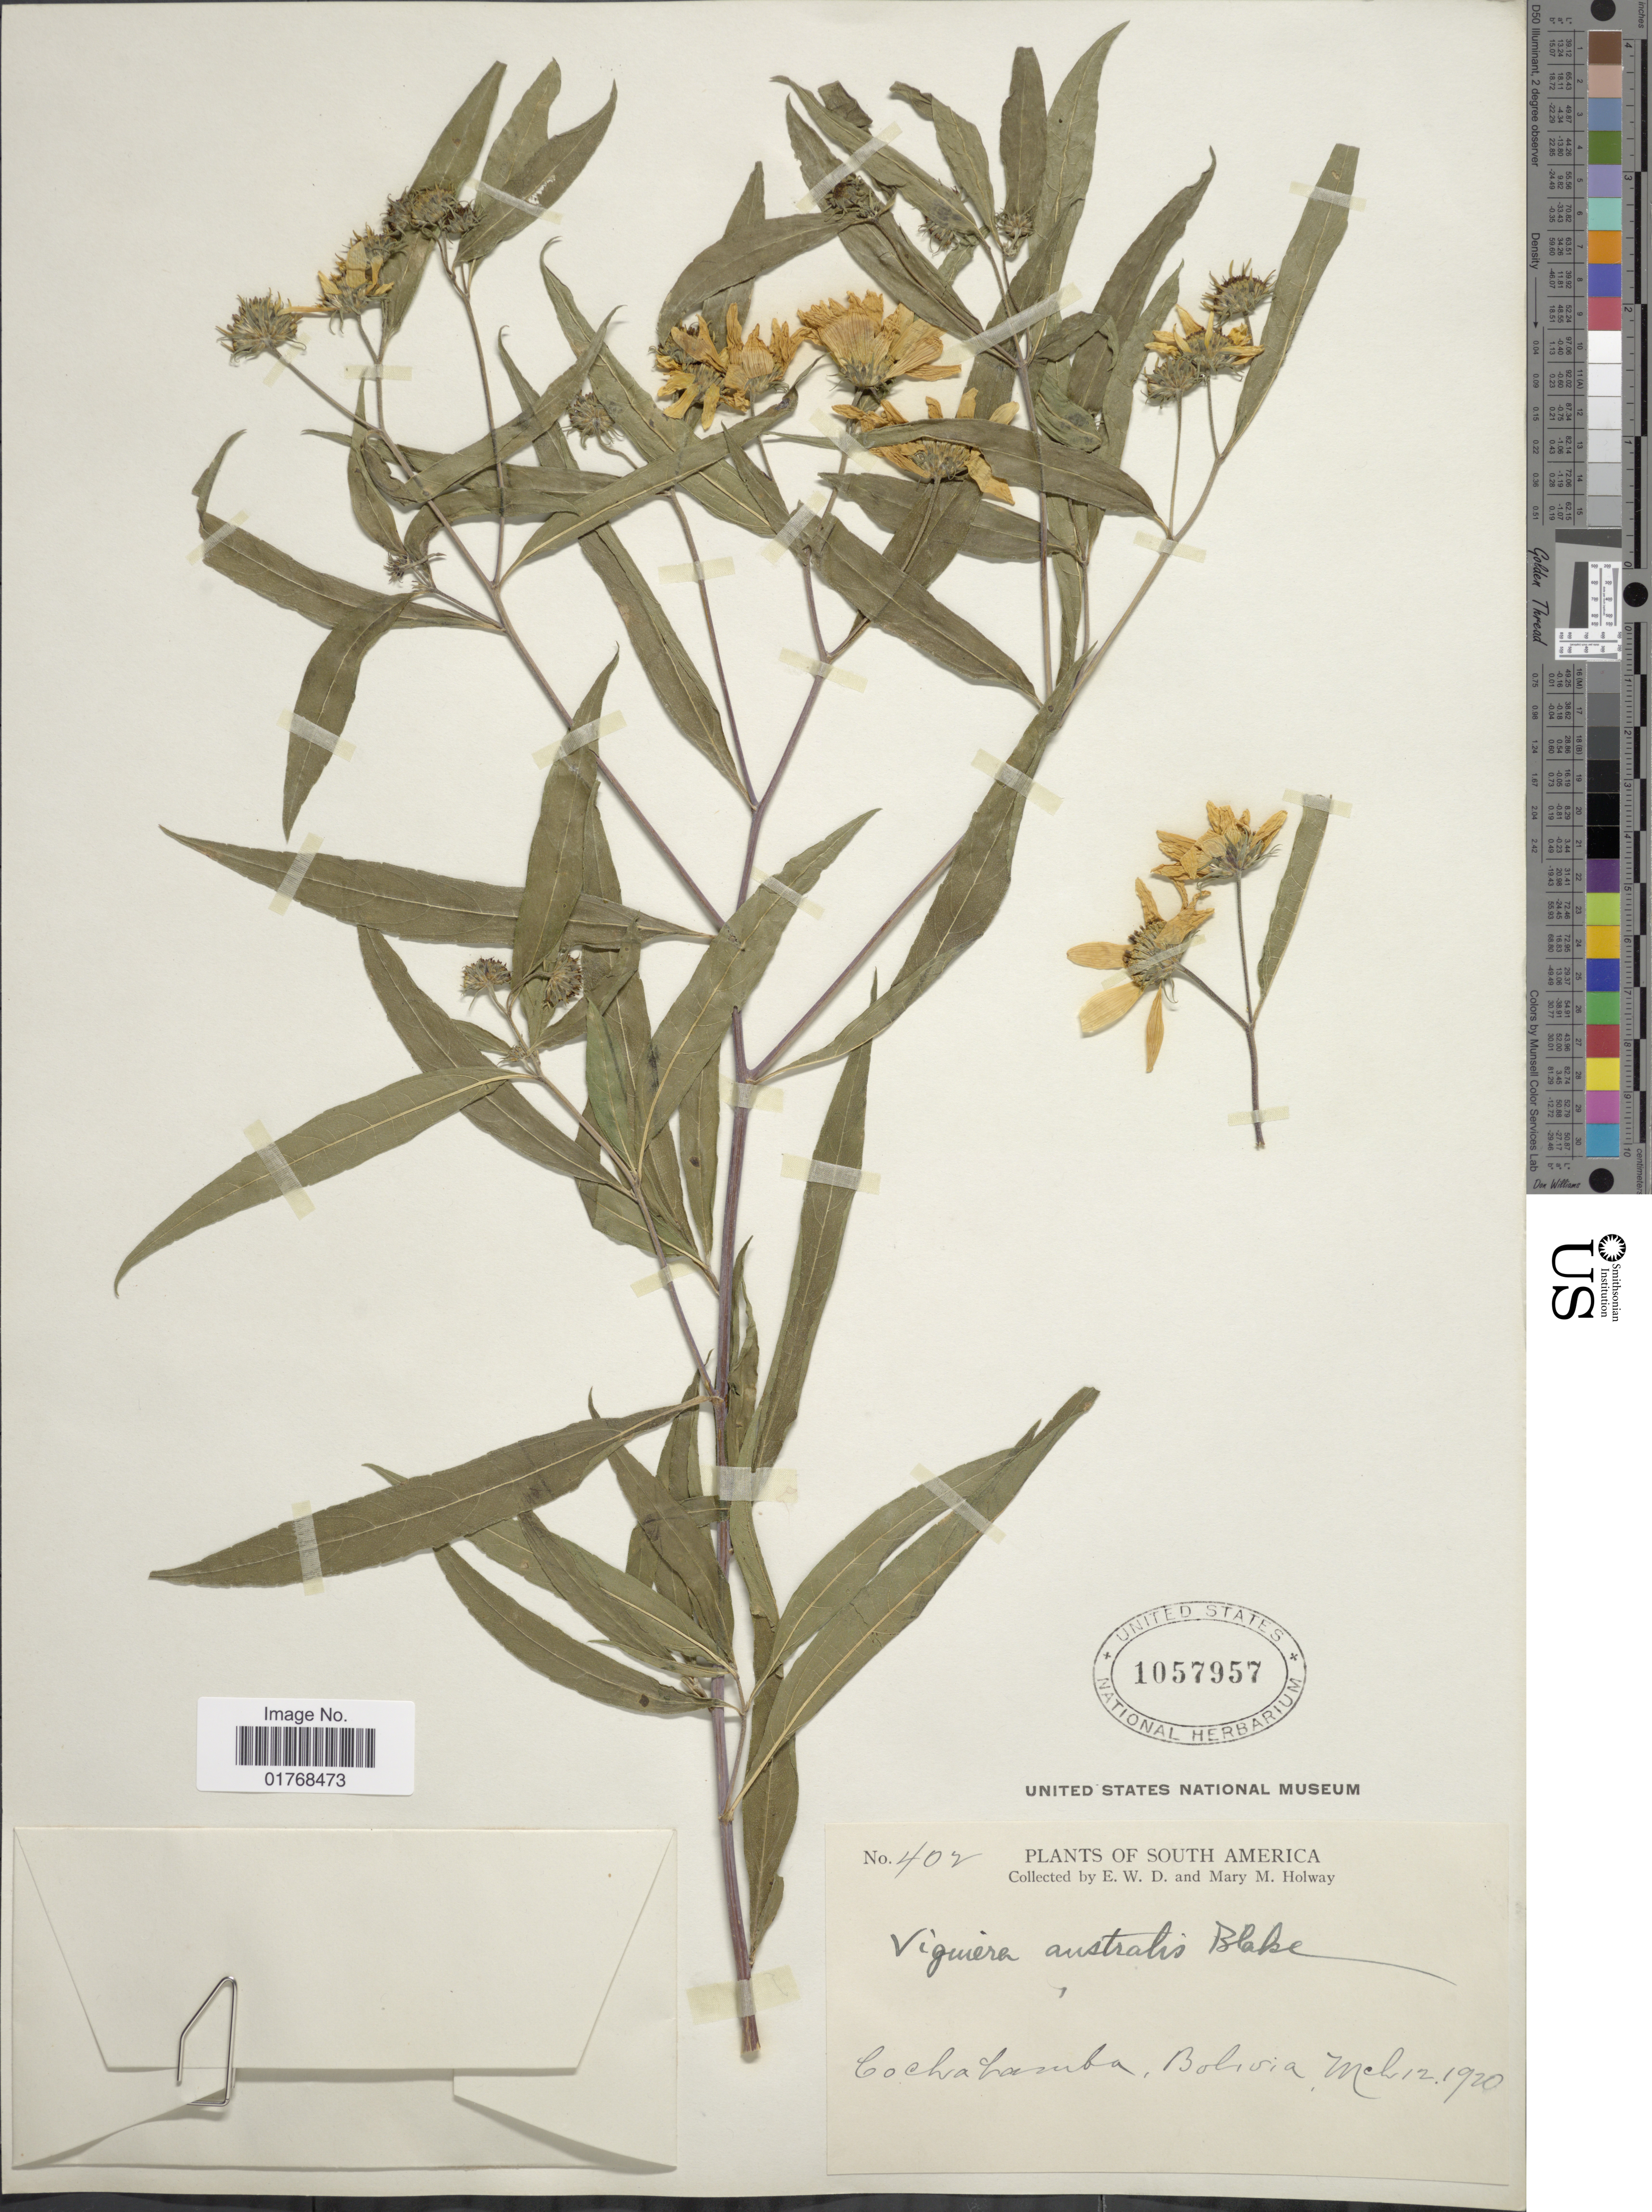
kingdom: Plantae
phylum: Tracheophyta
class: Magnoliopsida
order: Asterales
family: Asteraceae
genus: Viguiera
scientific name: Viguiera australis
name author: Blake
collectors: E. W. D. Holway & M. M. Holway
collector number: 402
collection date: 1920-03-12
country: Bolivia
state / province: Cochabamba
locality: South America. Cochabamba, Bolivia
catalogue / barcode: US 1057957